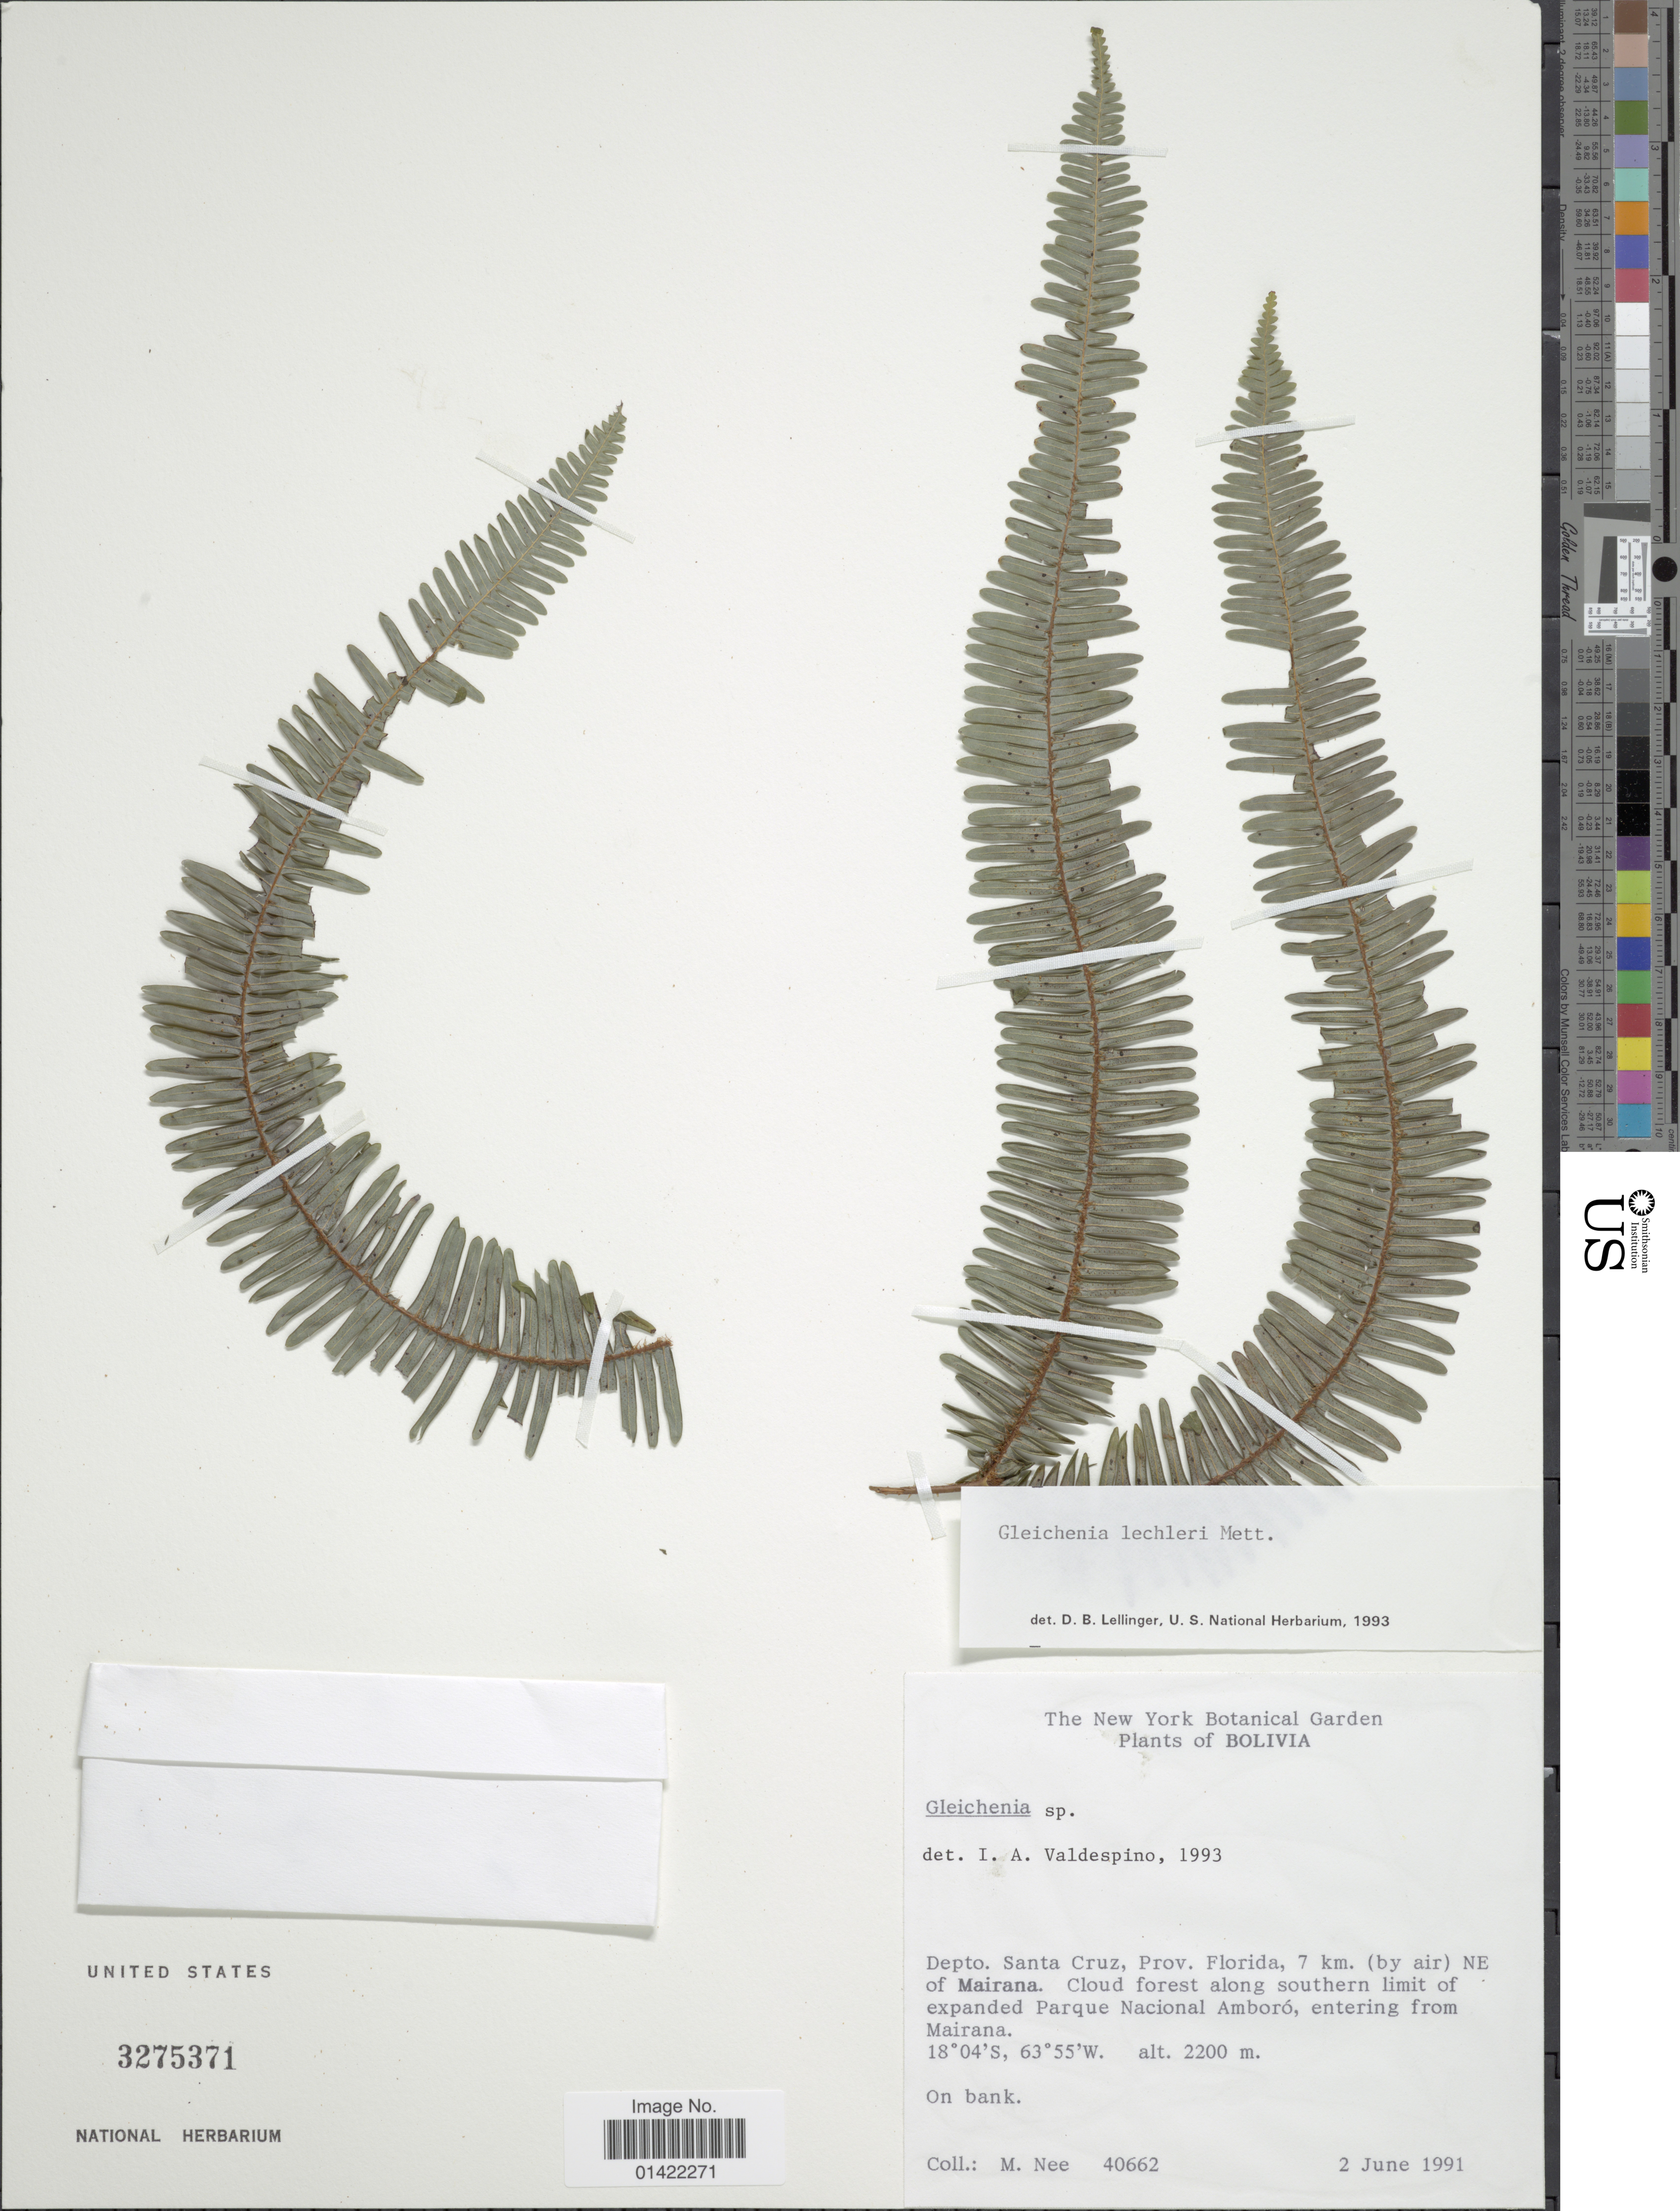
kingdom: Plantae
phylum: Tracheophyta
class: Polypodiopsida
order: Gleicheniales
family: Gleicheniaceae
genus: Sticherus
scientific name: Sticherus lechleri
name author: (Mett. ex Kuhn) Nakai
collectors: M. Nee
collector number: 40662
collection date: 1991-06-02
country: Bolivia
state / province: Santa Cruz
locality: Prov. Florida, 7 km. (by air) NE of Mairana, along southern limit of expanded Parque Nacional Amboró, entering from Mairana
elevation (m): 2200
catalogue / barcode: US 3275371